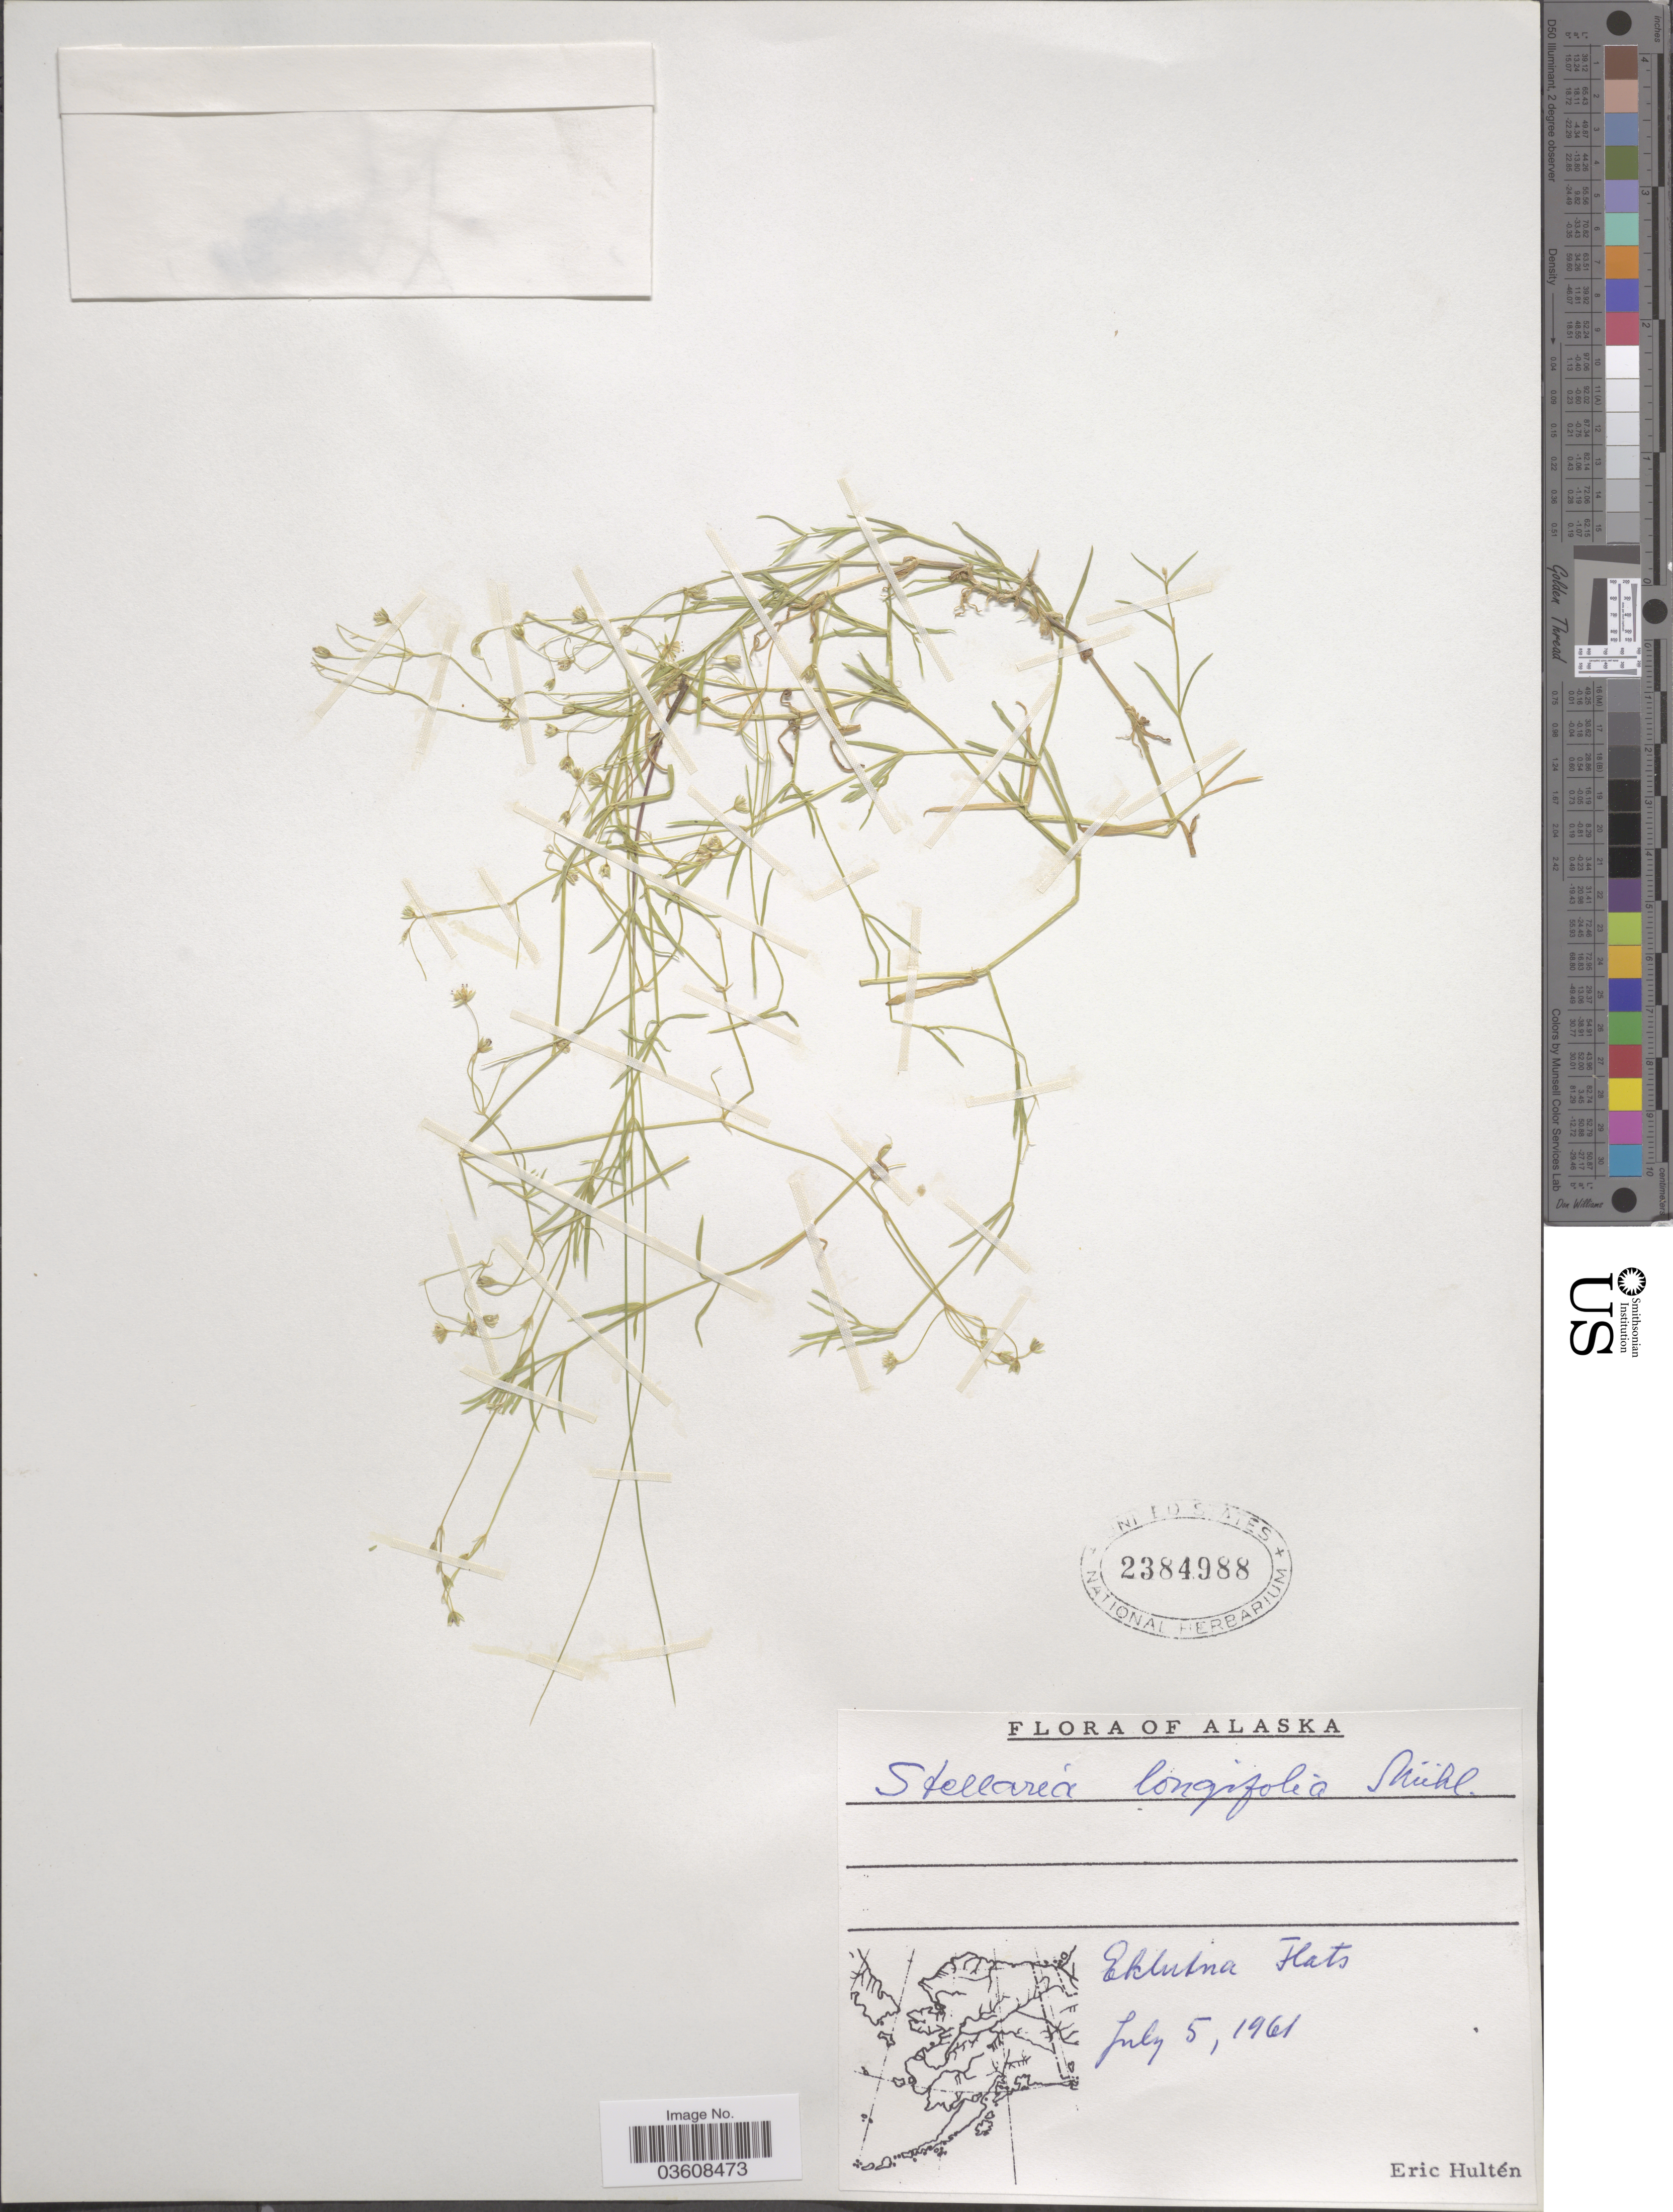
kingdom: Plantae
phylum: Tracheophyta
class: Magnoliopsida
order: Caryophyllales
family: Caryophyllaceae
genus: Stellaria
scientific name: Stellaria longifolia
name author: Muhl. ex Willd.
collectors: E. G. Hultén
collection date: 1961-07-05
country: United States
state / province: Alaska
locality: Eklutna Flats.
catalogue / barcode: US 2384988